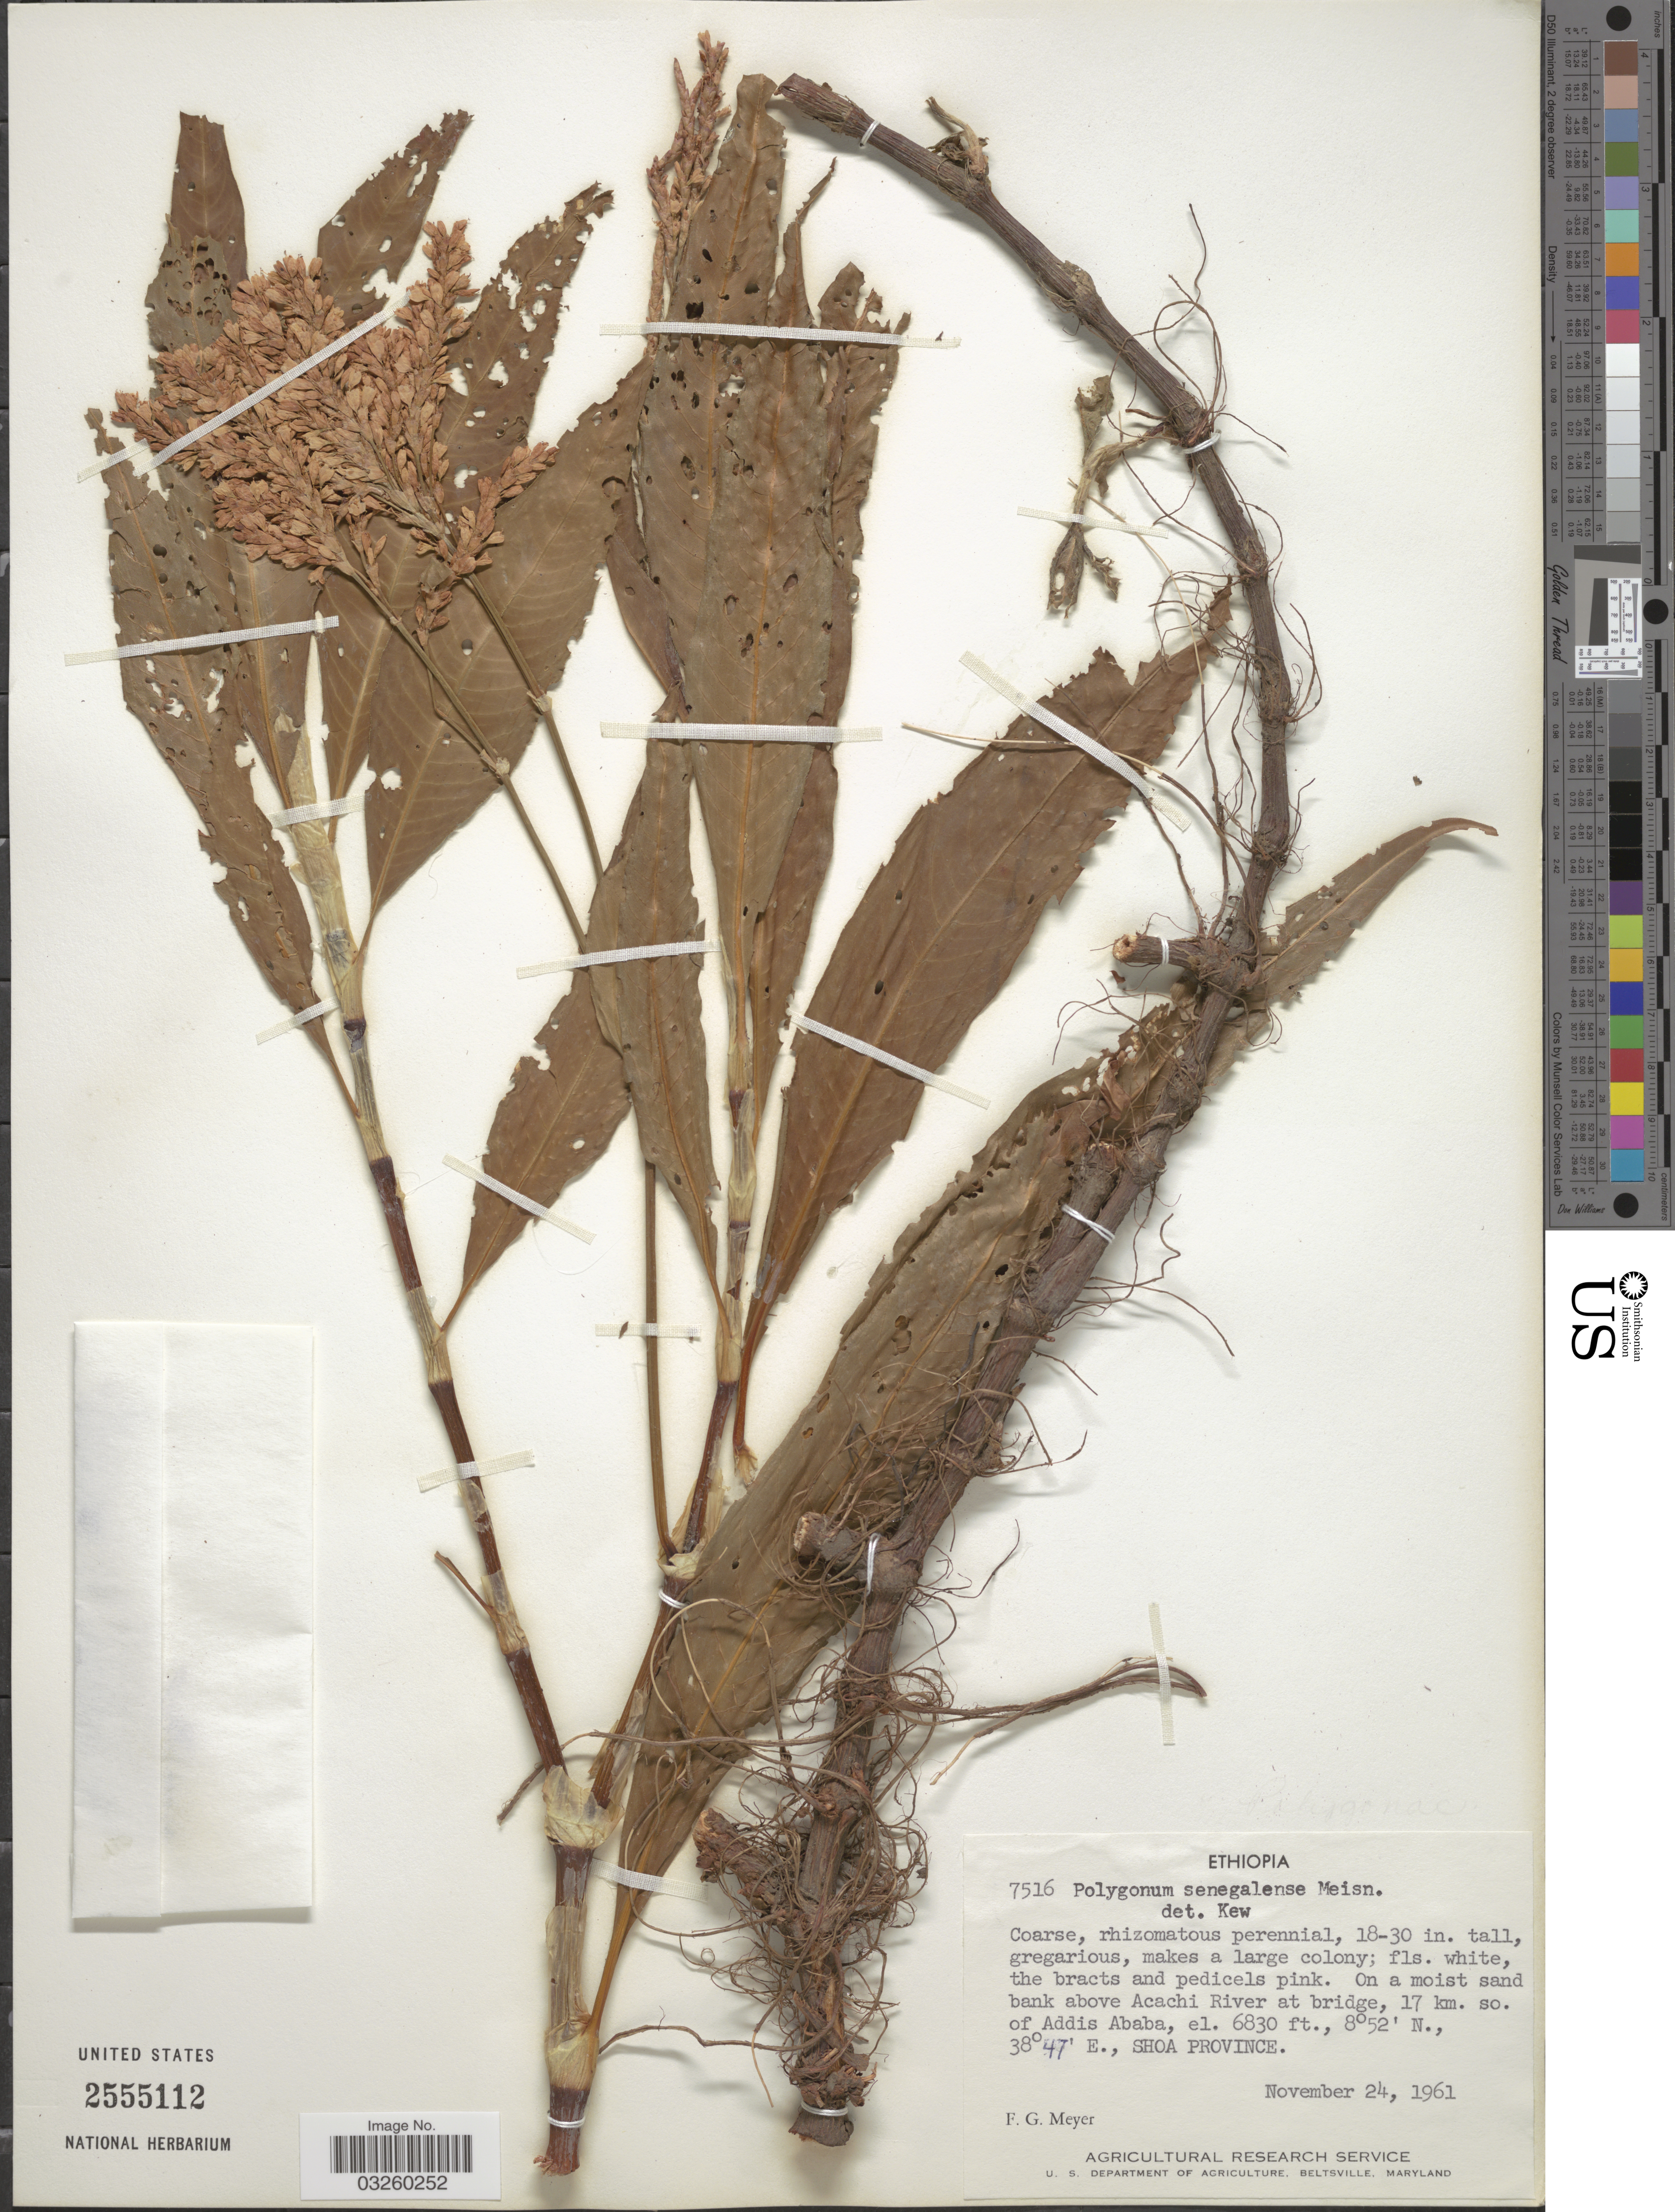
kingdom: Plantae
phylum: Tracheophyta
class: Magnoliopsida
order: Caryophyllales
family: Polygonaceae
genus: Polygonum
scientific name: Polygonum senegalense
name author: Meisn.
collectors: F. G. Meyer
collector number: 7516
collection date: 1961-11-24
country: Ethiopia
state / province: Addis Ababa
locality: On a moist sand bank above Acachi River at bridge, 17 km. so. of Addis Ababa, Shoa Province.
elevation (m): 2082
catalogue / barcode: US 2555112